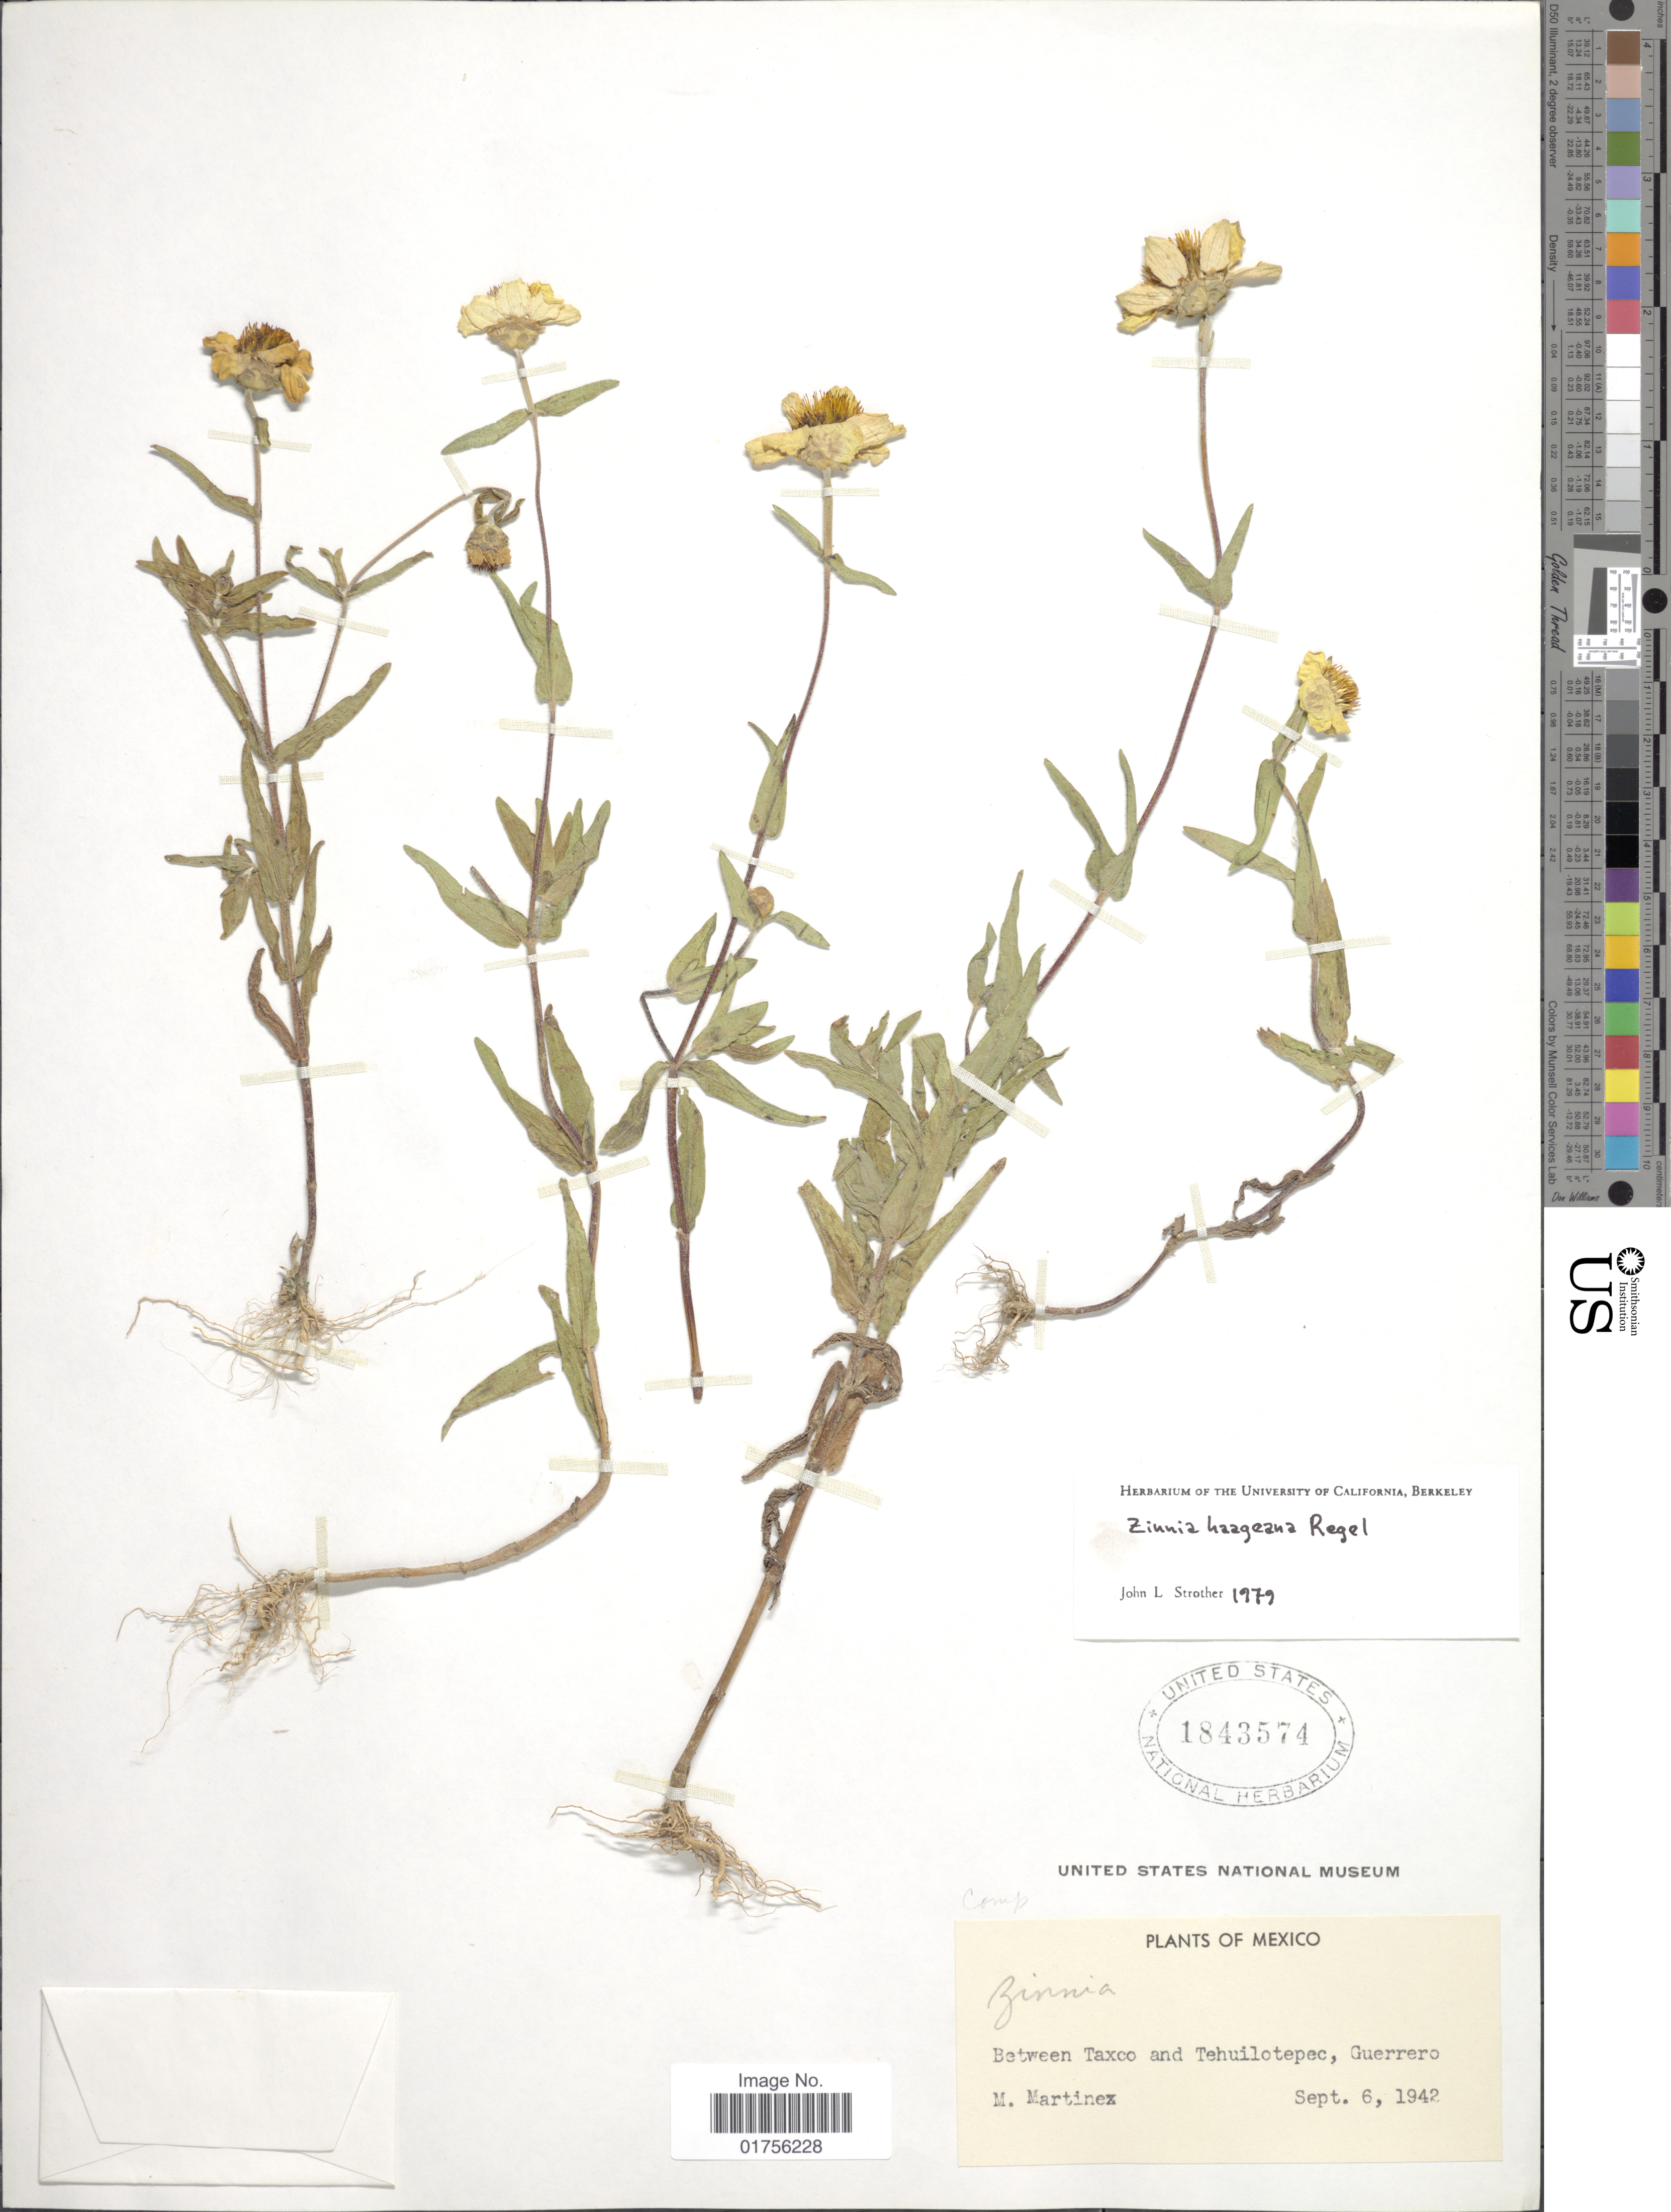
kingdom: Plantae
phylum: Tracheophyta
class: Magnoliopsida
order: Asterales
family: Asteraceae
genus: Zinnia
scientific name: Zinnia haageana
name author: Regel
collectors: M. Martinez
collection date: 1942-09-06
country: Mexico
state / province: Guerrero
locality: Between Taxco and Tehuilotepec, Guerrero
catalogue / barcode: US 1843574